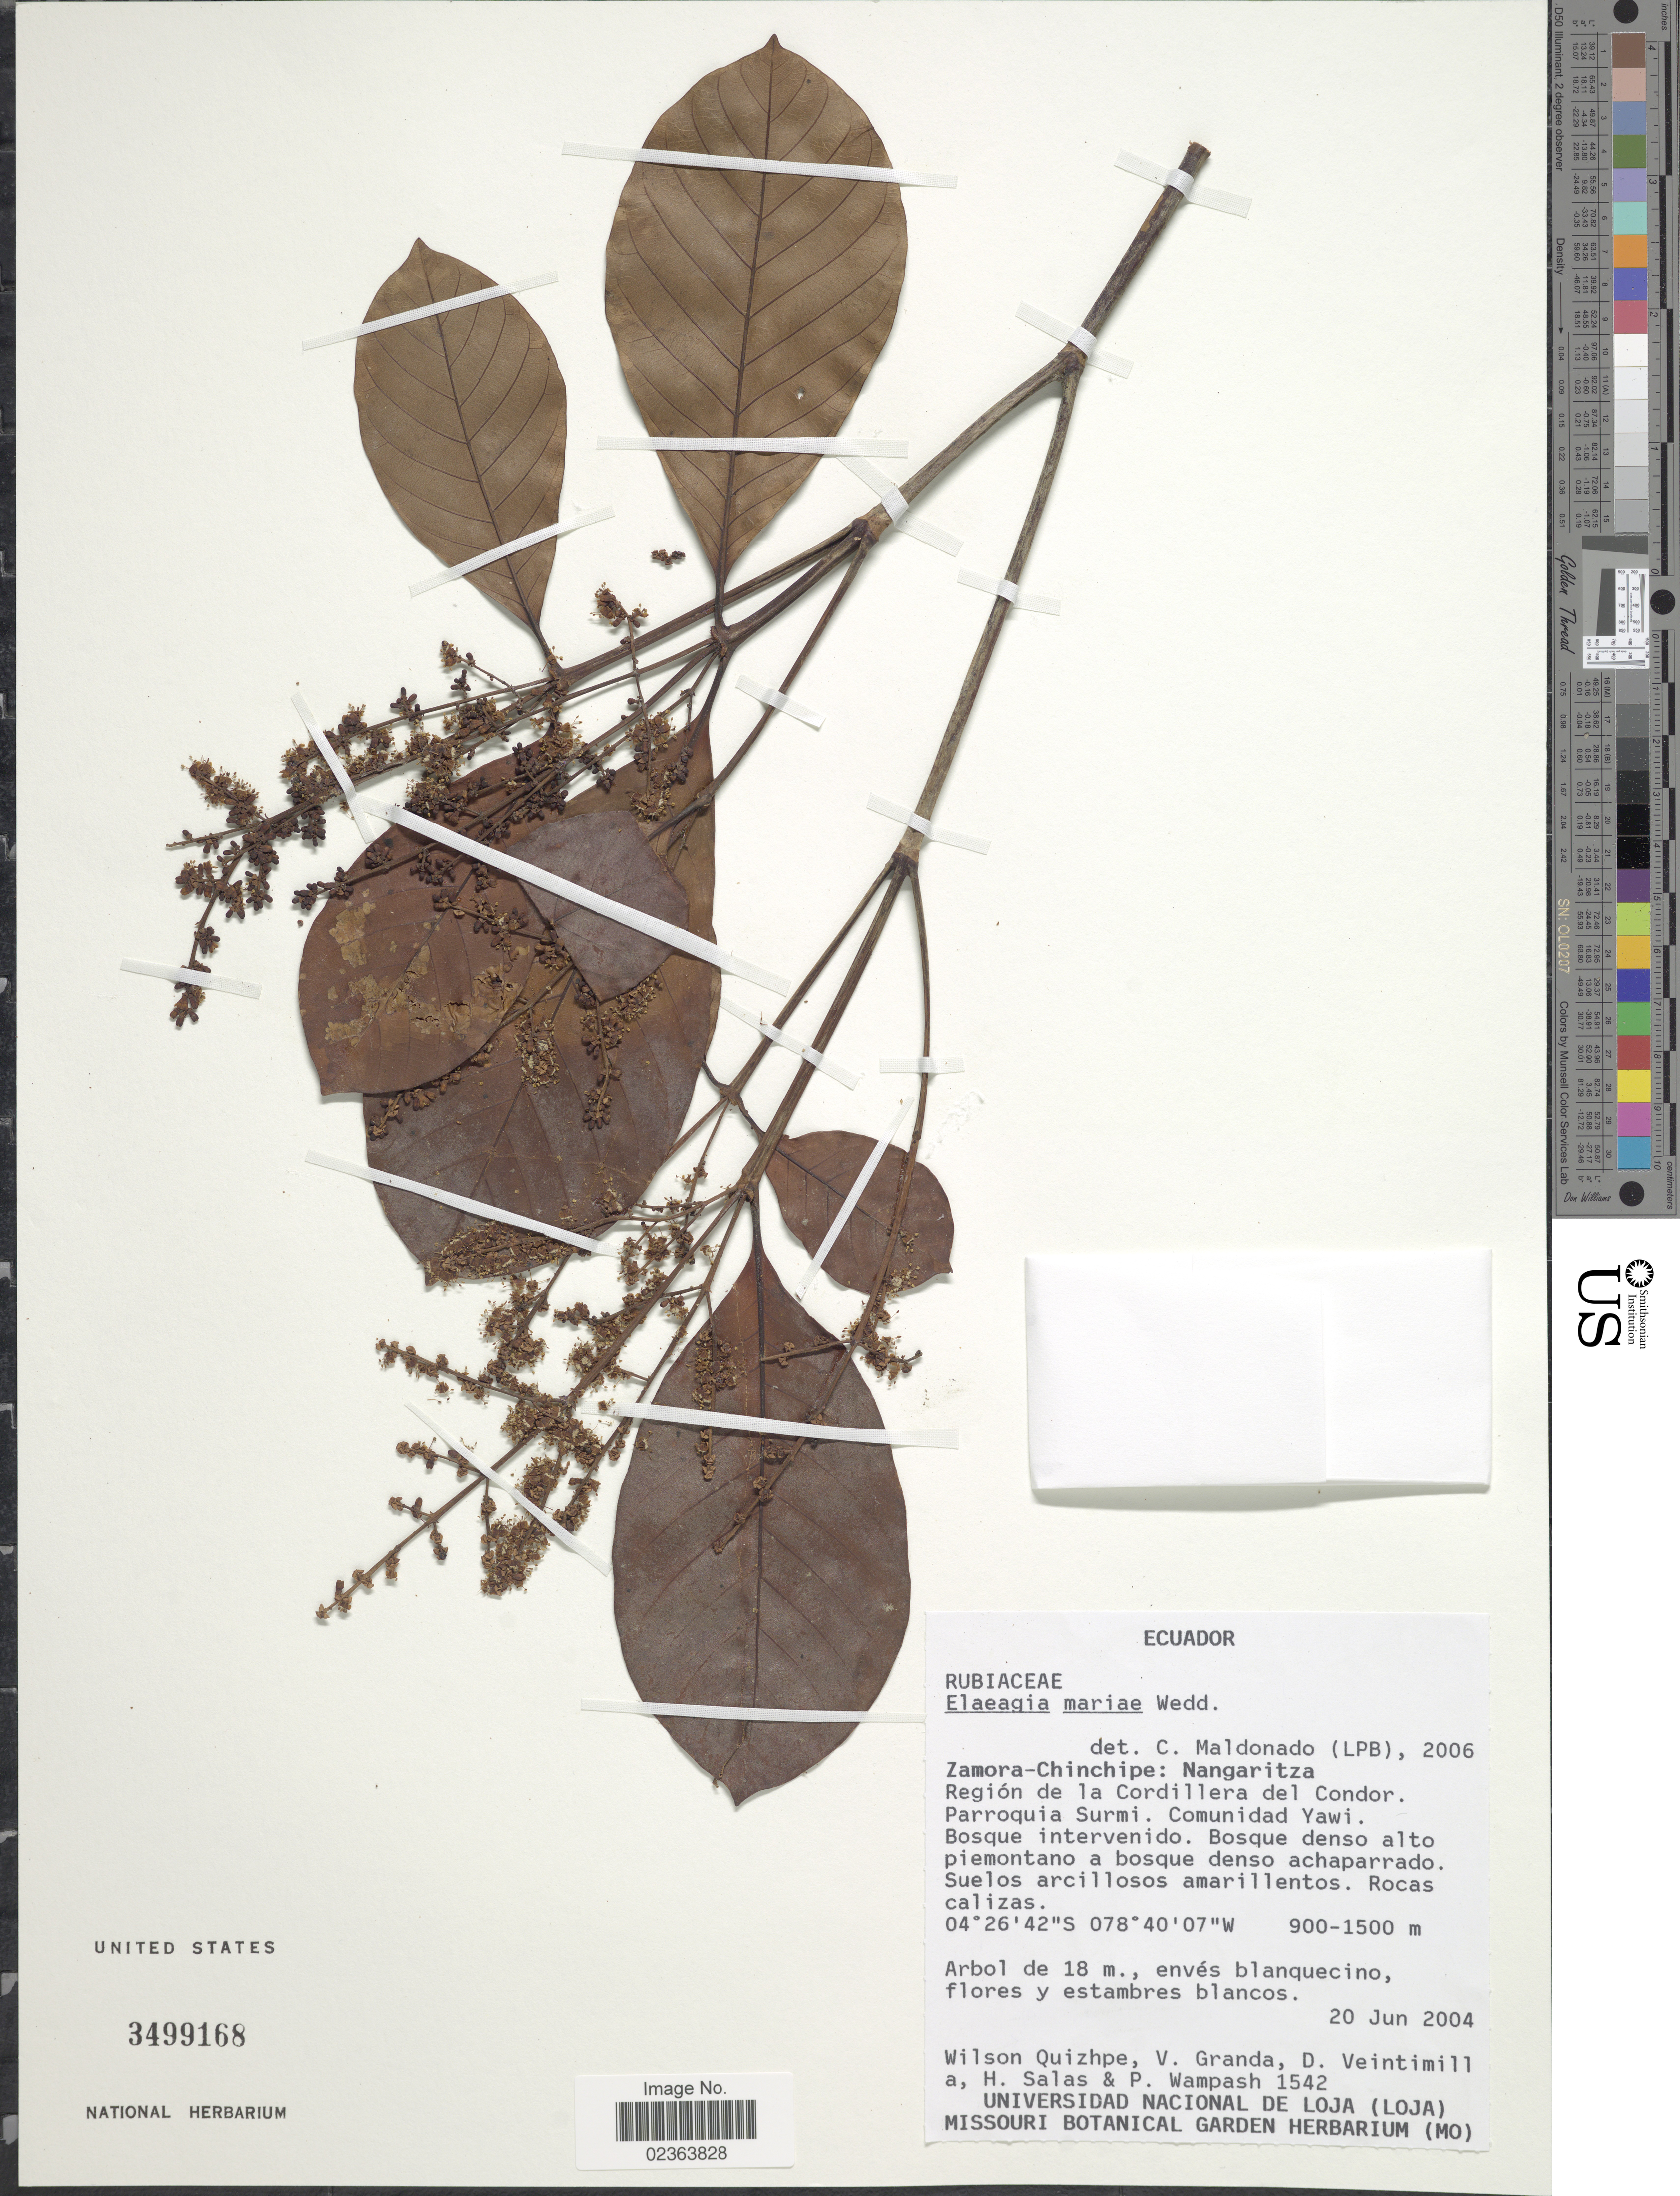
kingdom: Plantae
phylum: Tracheophyta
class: Magnoliopsida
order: Gentianales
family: Rubiaceae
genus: Elaeagia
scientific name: Elaeagia mariae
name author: Wedd.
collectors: W. Quizhpe, V. Granda, D. Veintimill, H. Salas & P. Wampash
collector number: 1542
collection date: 2004-06-20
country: Ecuador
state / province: Zamora-Chinchipe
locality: Zamora-Chinchipe: Nangaritza, Region de la Cordillera del Condor Parroquia Surmi, Comunidad Yawi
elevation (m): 900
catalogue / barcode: US 3499168